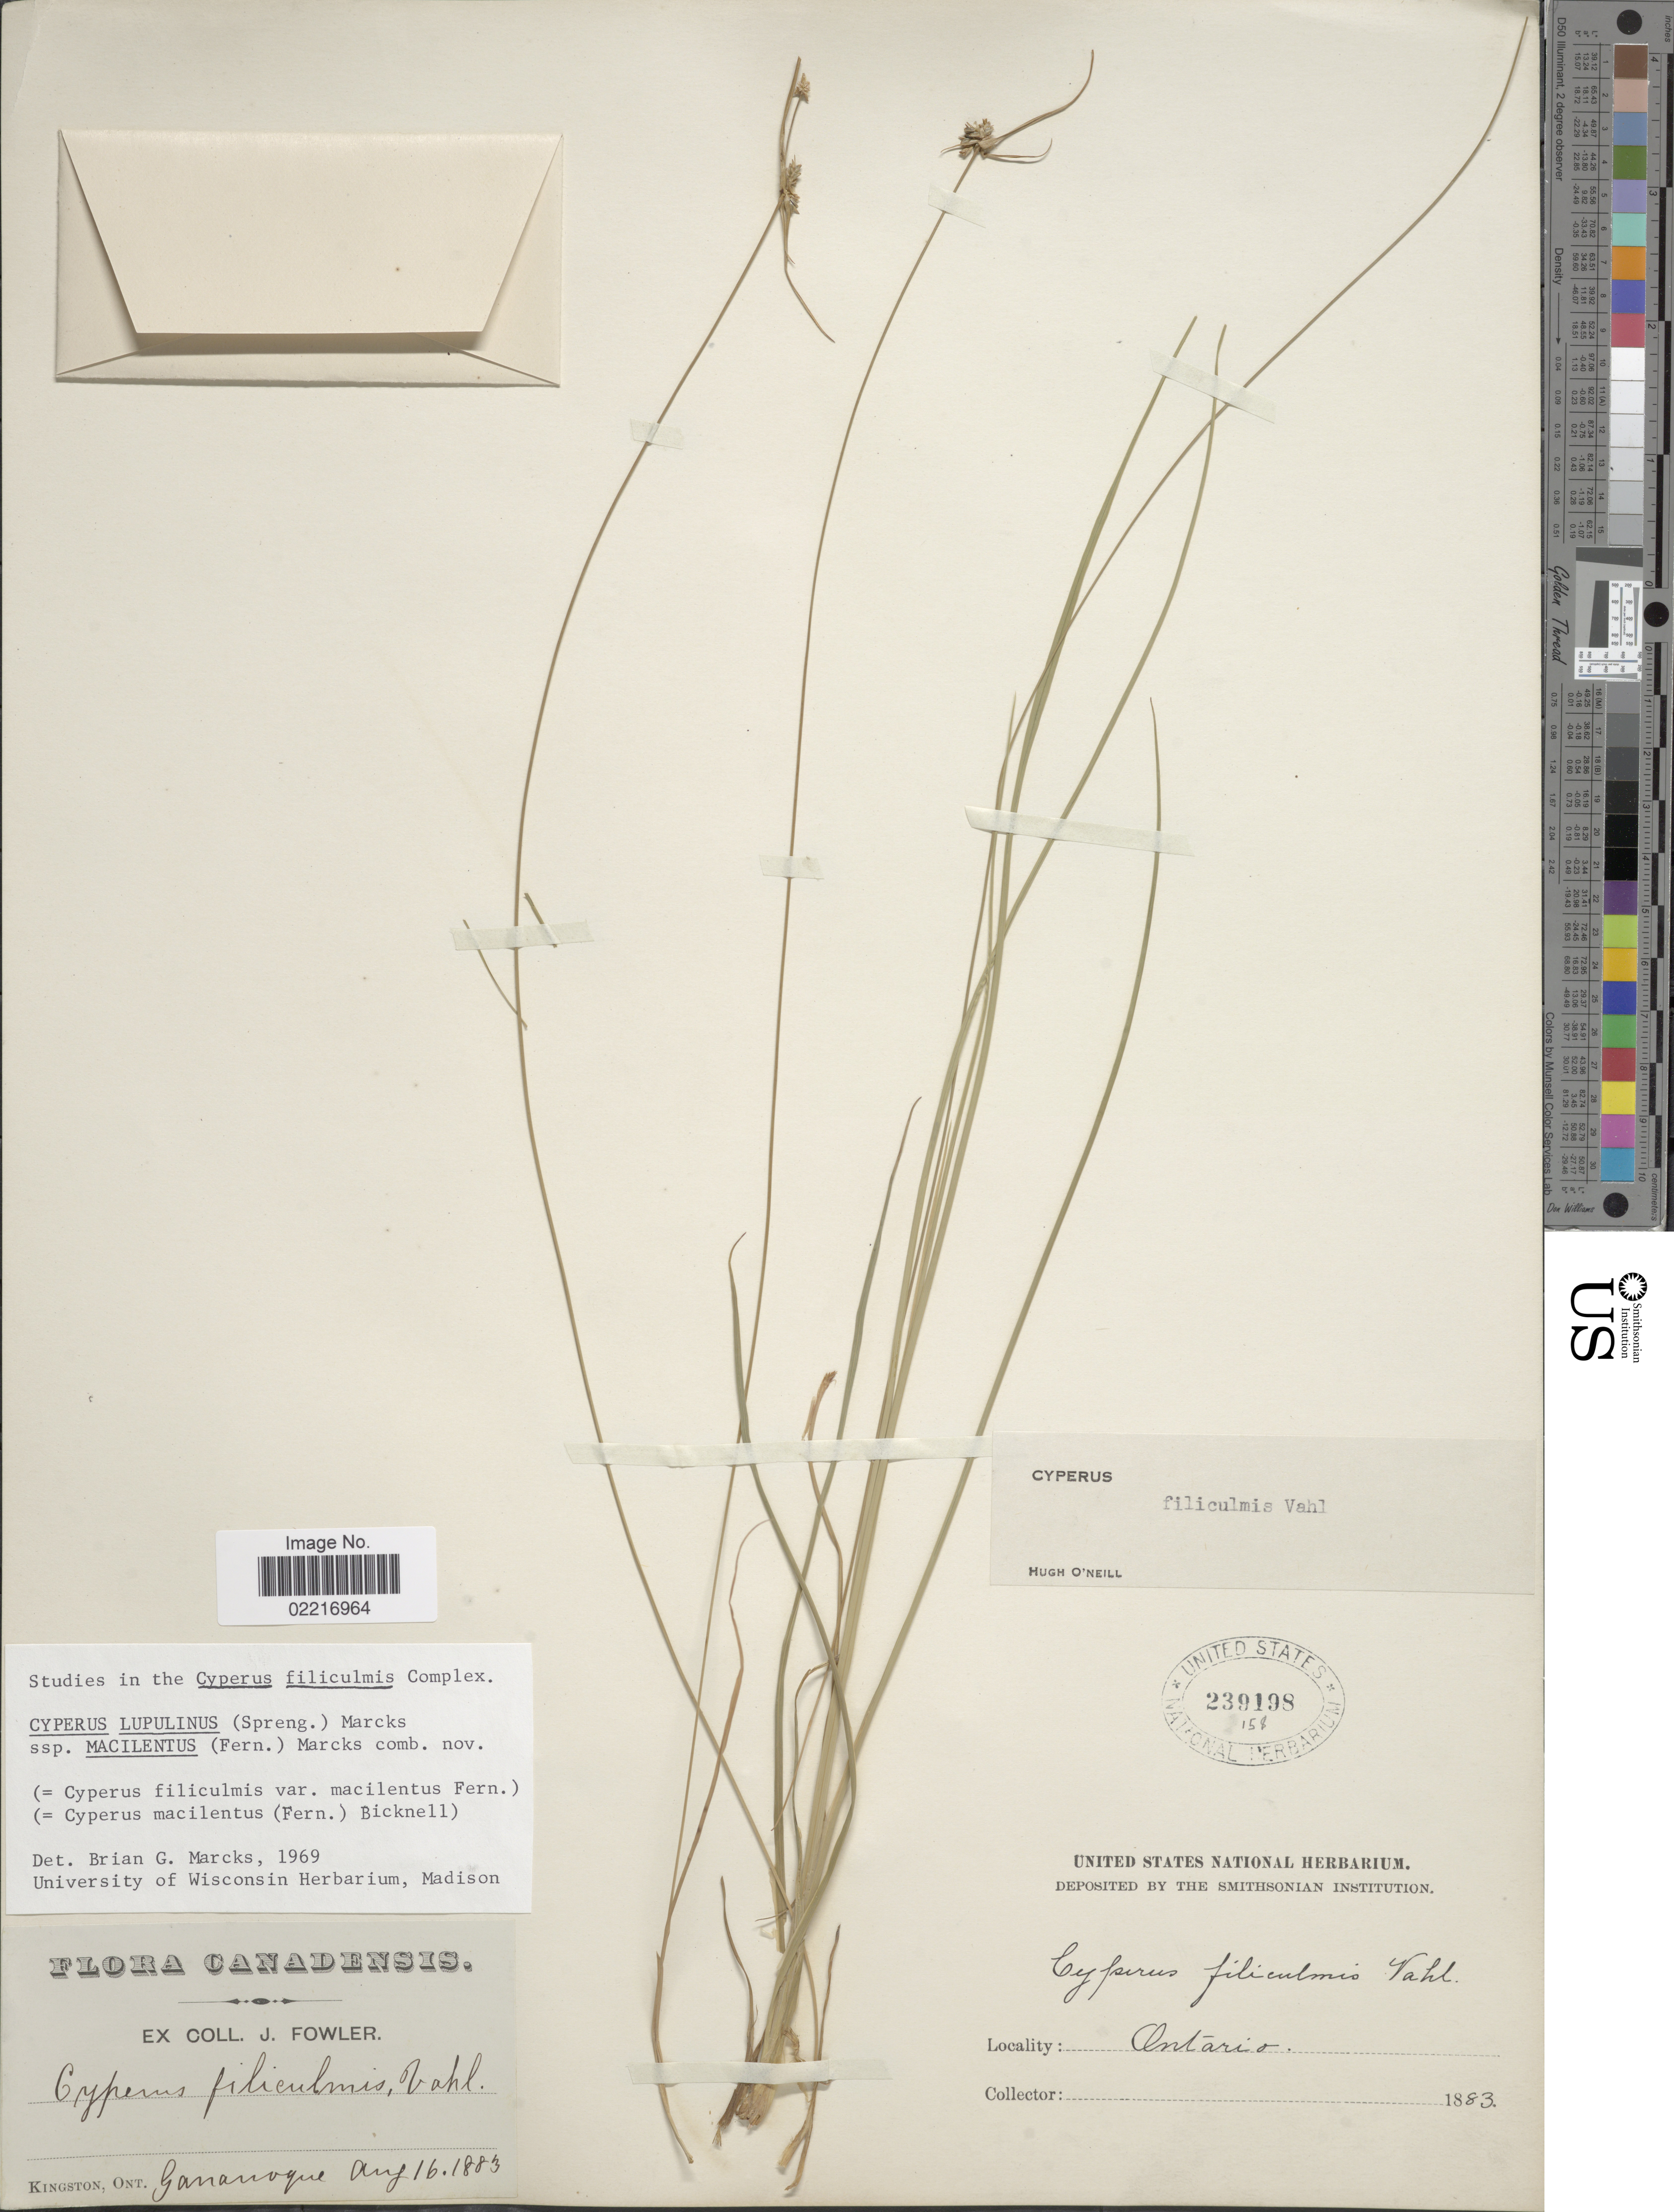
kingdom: Plantae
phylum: Tracheophyta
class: Liliopsida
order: Poales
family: Cyperaceae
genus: Cyperus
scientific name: Cyperus lupulinus subsp. macilentus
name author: (Fernald) Marcks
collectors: ex herb. J. Fowler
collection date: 1883-08-16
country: Canada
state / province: Ontario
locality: Kingston, Gananoque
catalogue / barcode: US 239198